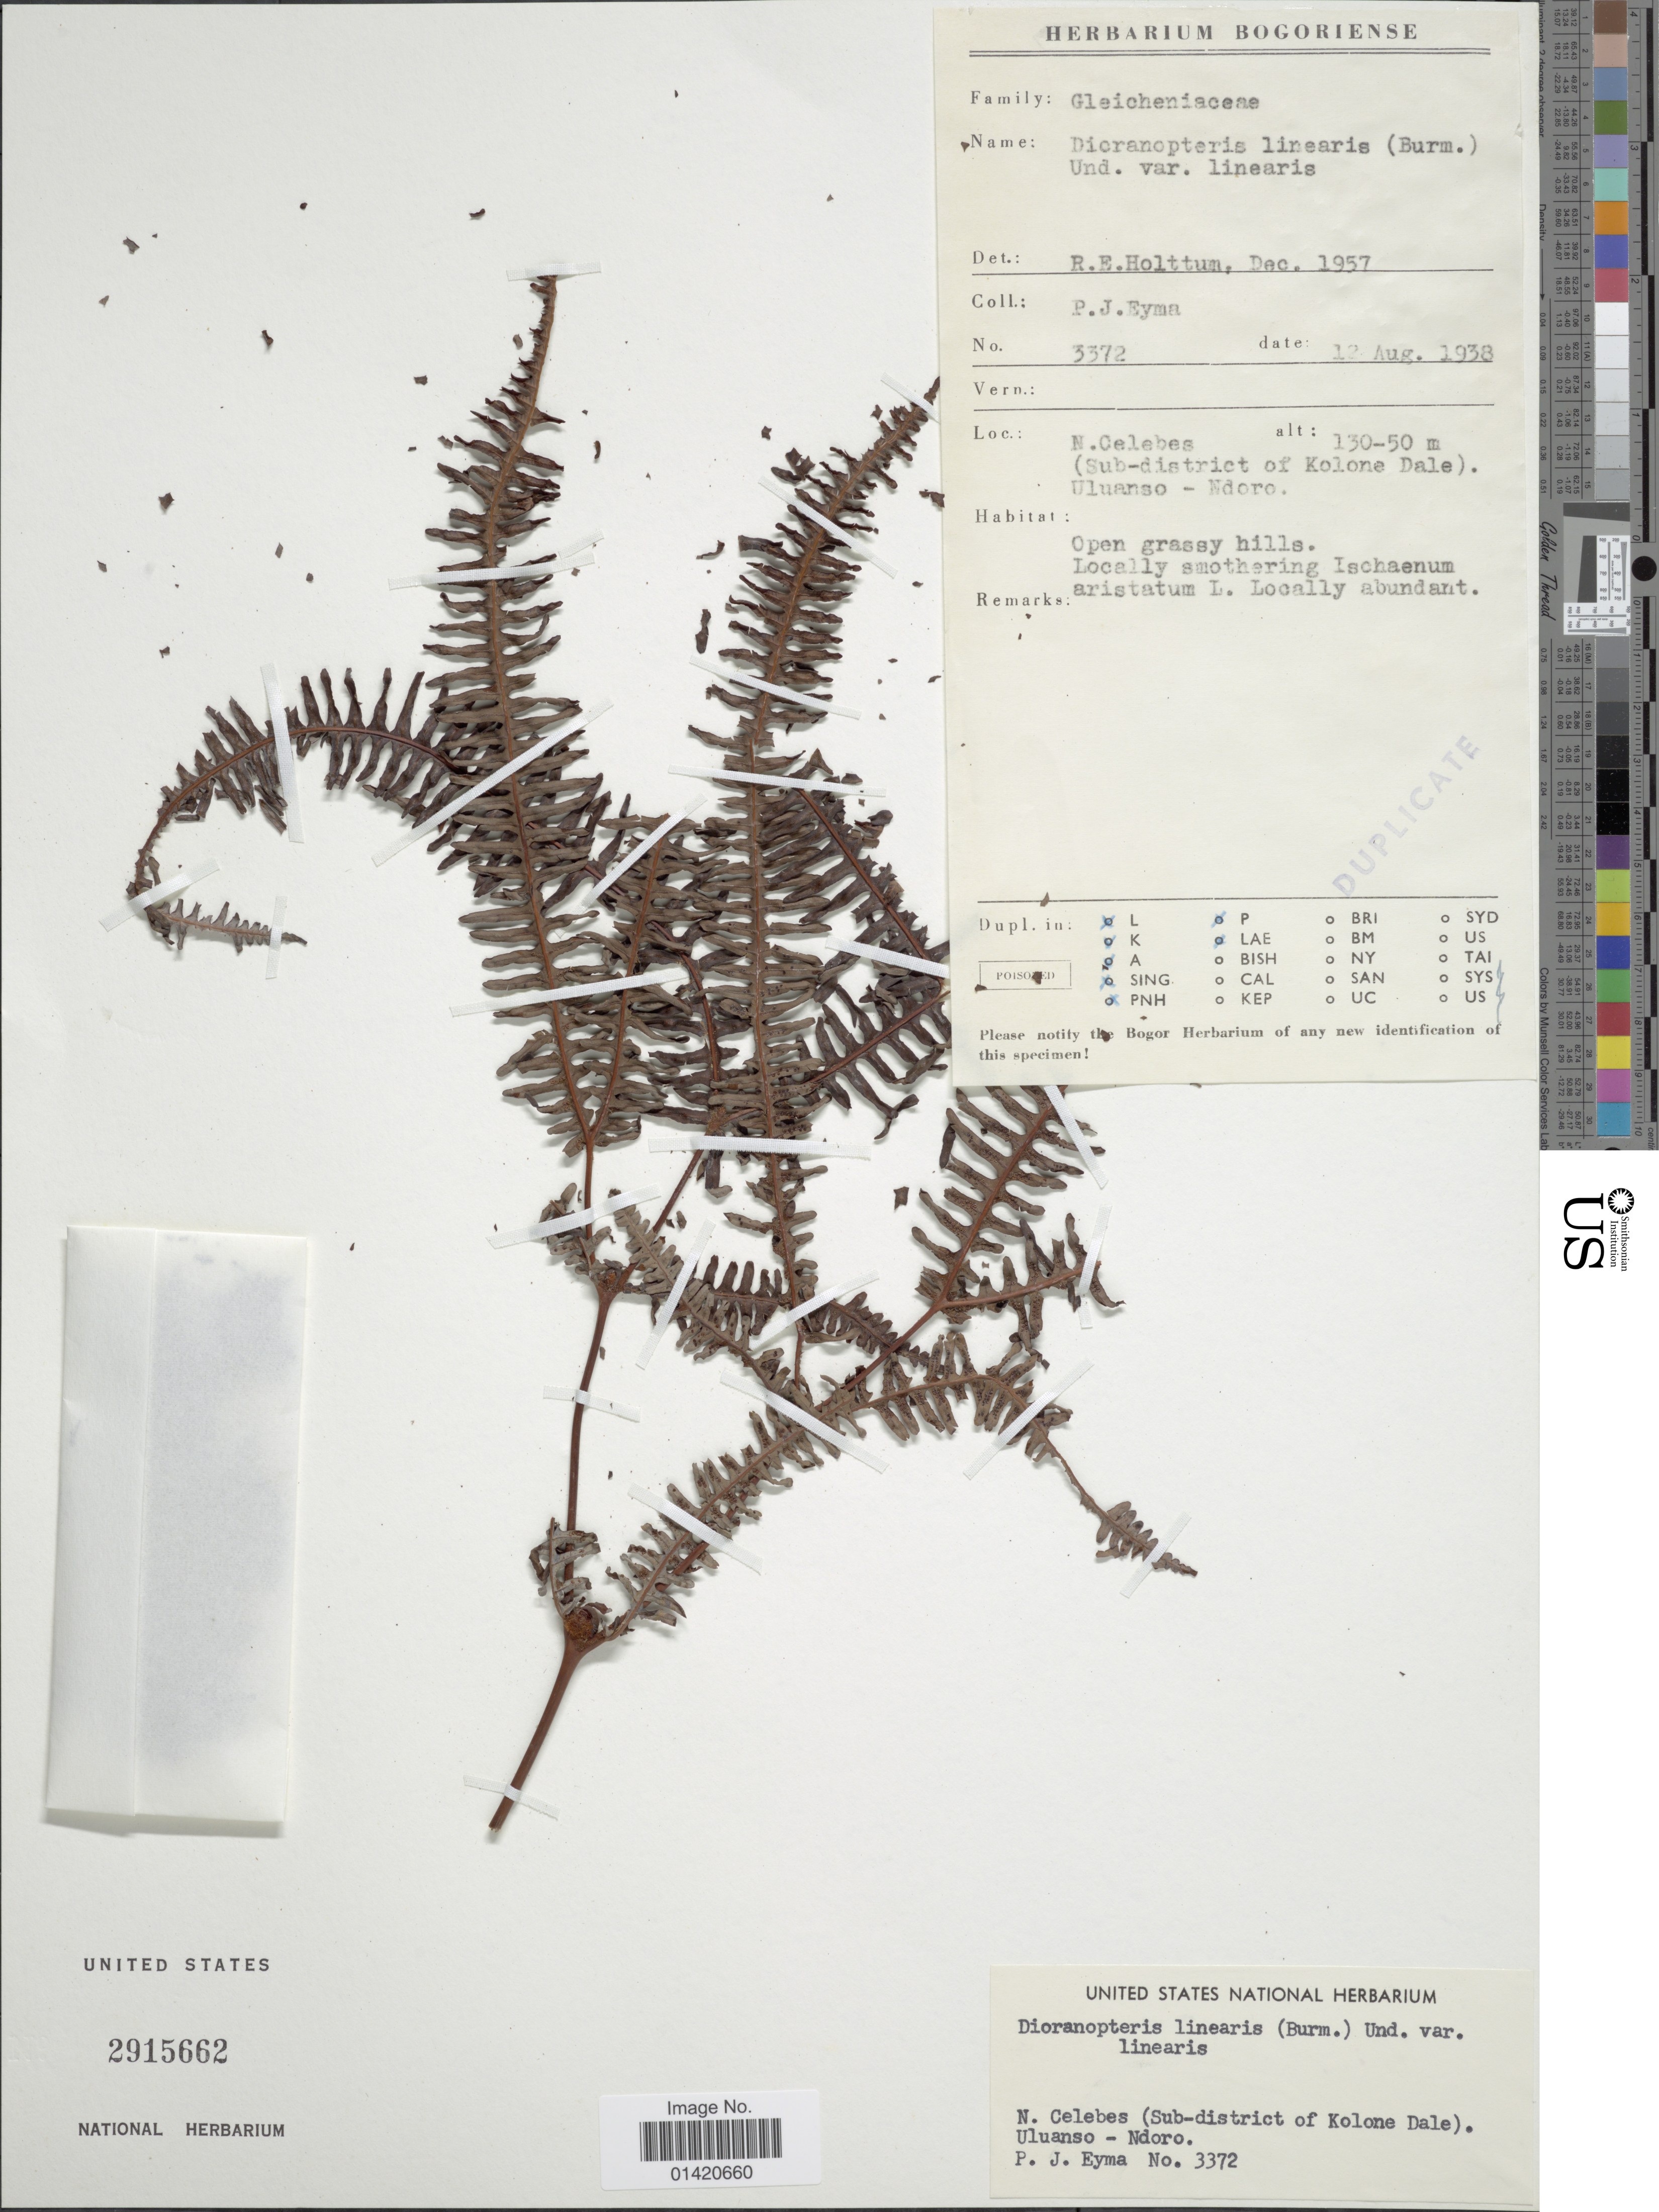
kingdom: Plantae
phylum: Tracheophyta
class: Polypodiopsida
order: Gleicheniales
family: Gleicheniaceae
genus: Dicranopteris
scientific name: Dicranopteris linearis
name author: (Burm. f.) Underw.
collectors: P. J. Eyma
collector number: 3372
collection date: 1938-08-12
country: Indonesia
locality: N Celebes ,(Sub-district of Kolone Dale) Uluanso - Ndoro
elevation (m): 50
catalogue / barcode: US 2915662